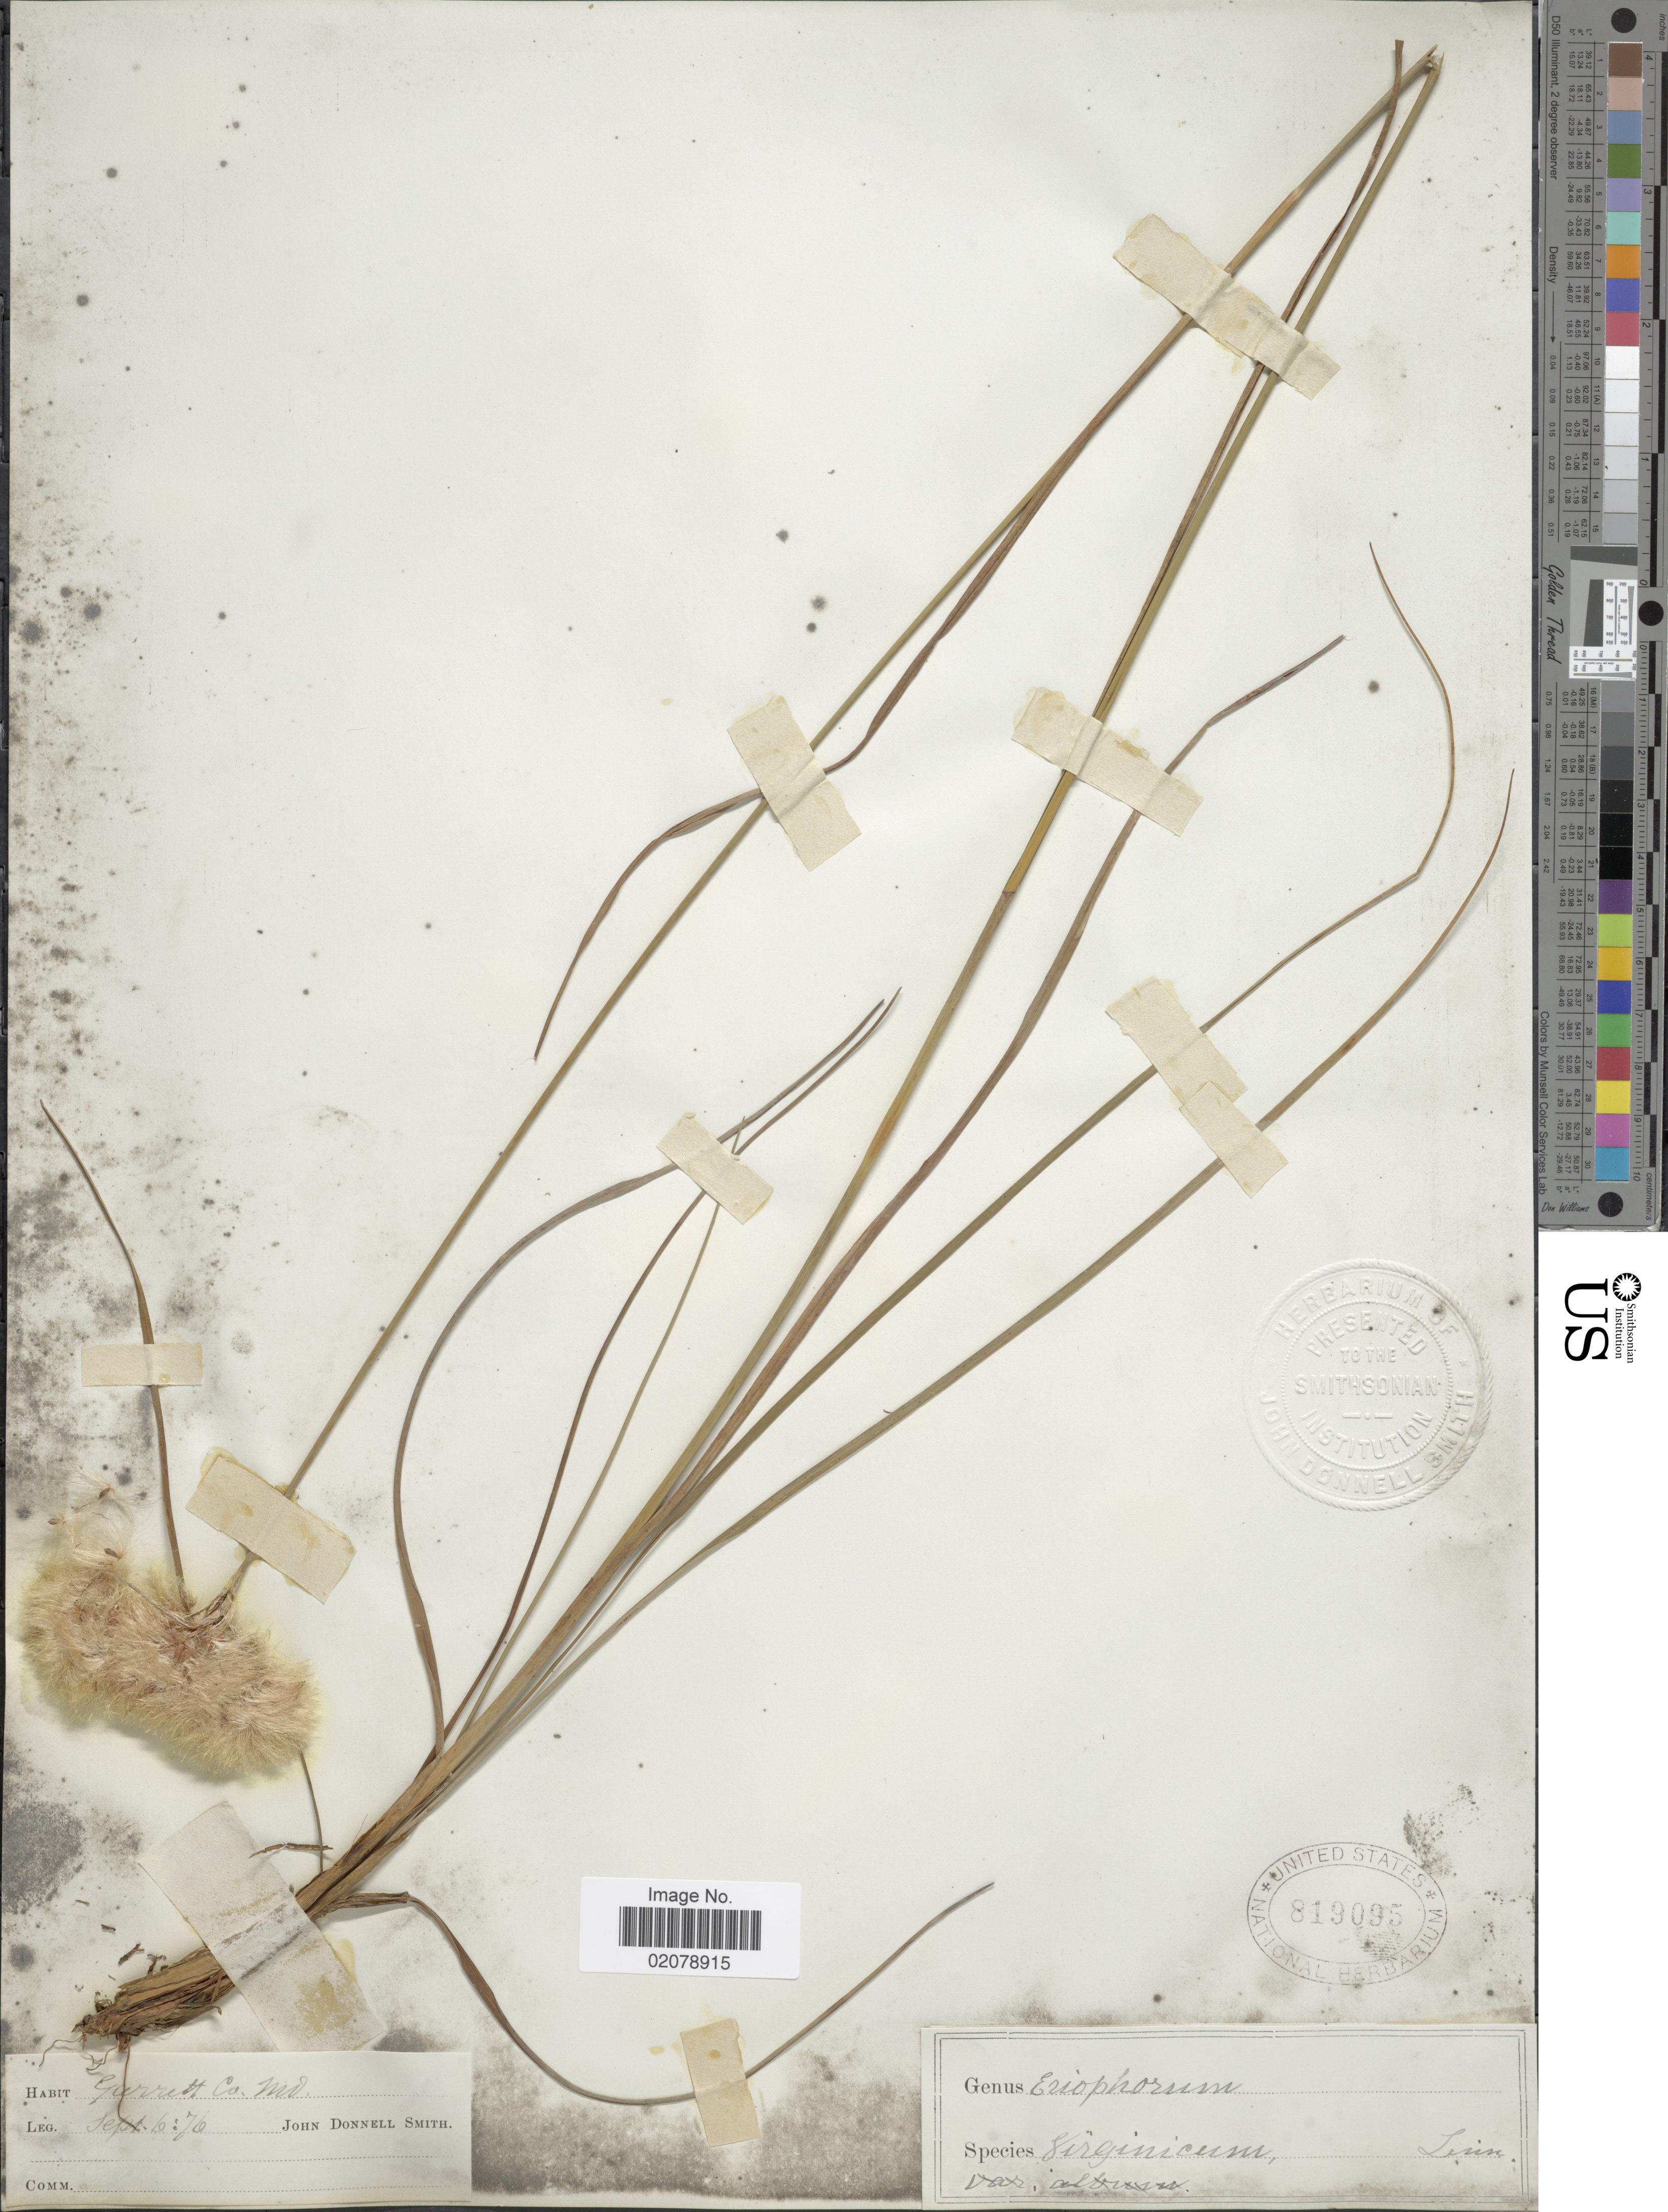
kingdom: Plantae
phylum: Tracheophyta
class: Liliopsida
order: Poales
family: Cyperaceae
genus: Eriophorum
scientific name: Eriophorum virginicum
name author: L.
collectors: J. Donnell Smith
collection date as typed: Transcribed d/m/y: 6/9/70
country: United States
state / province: Maryland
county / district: Garrett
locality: Garrett Co.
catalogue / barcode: US 819095